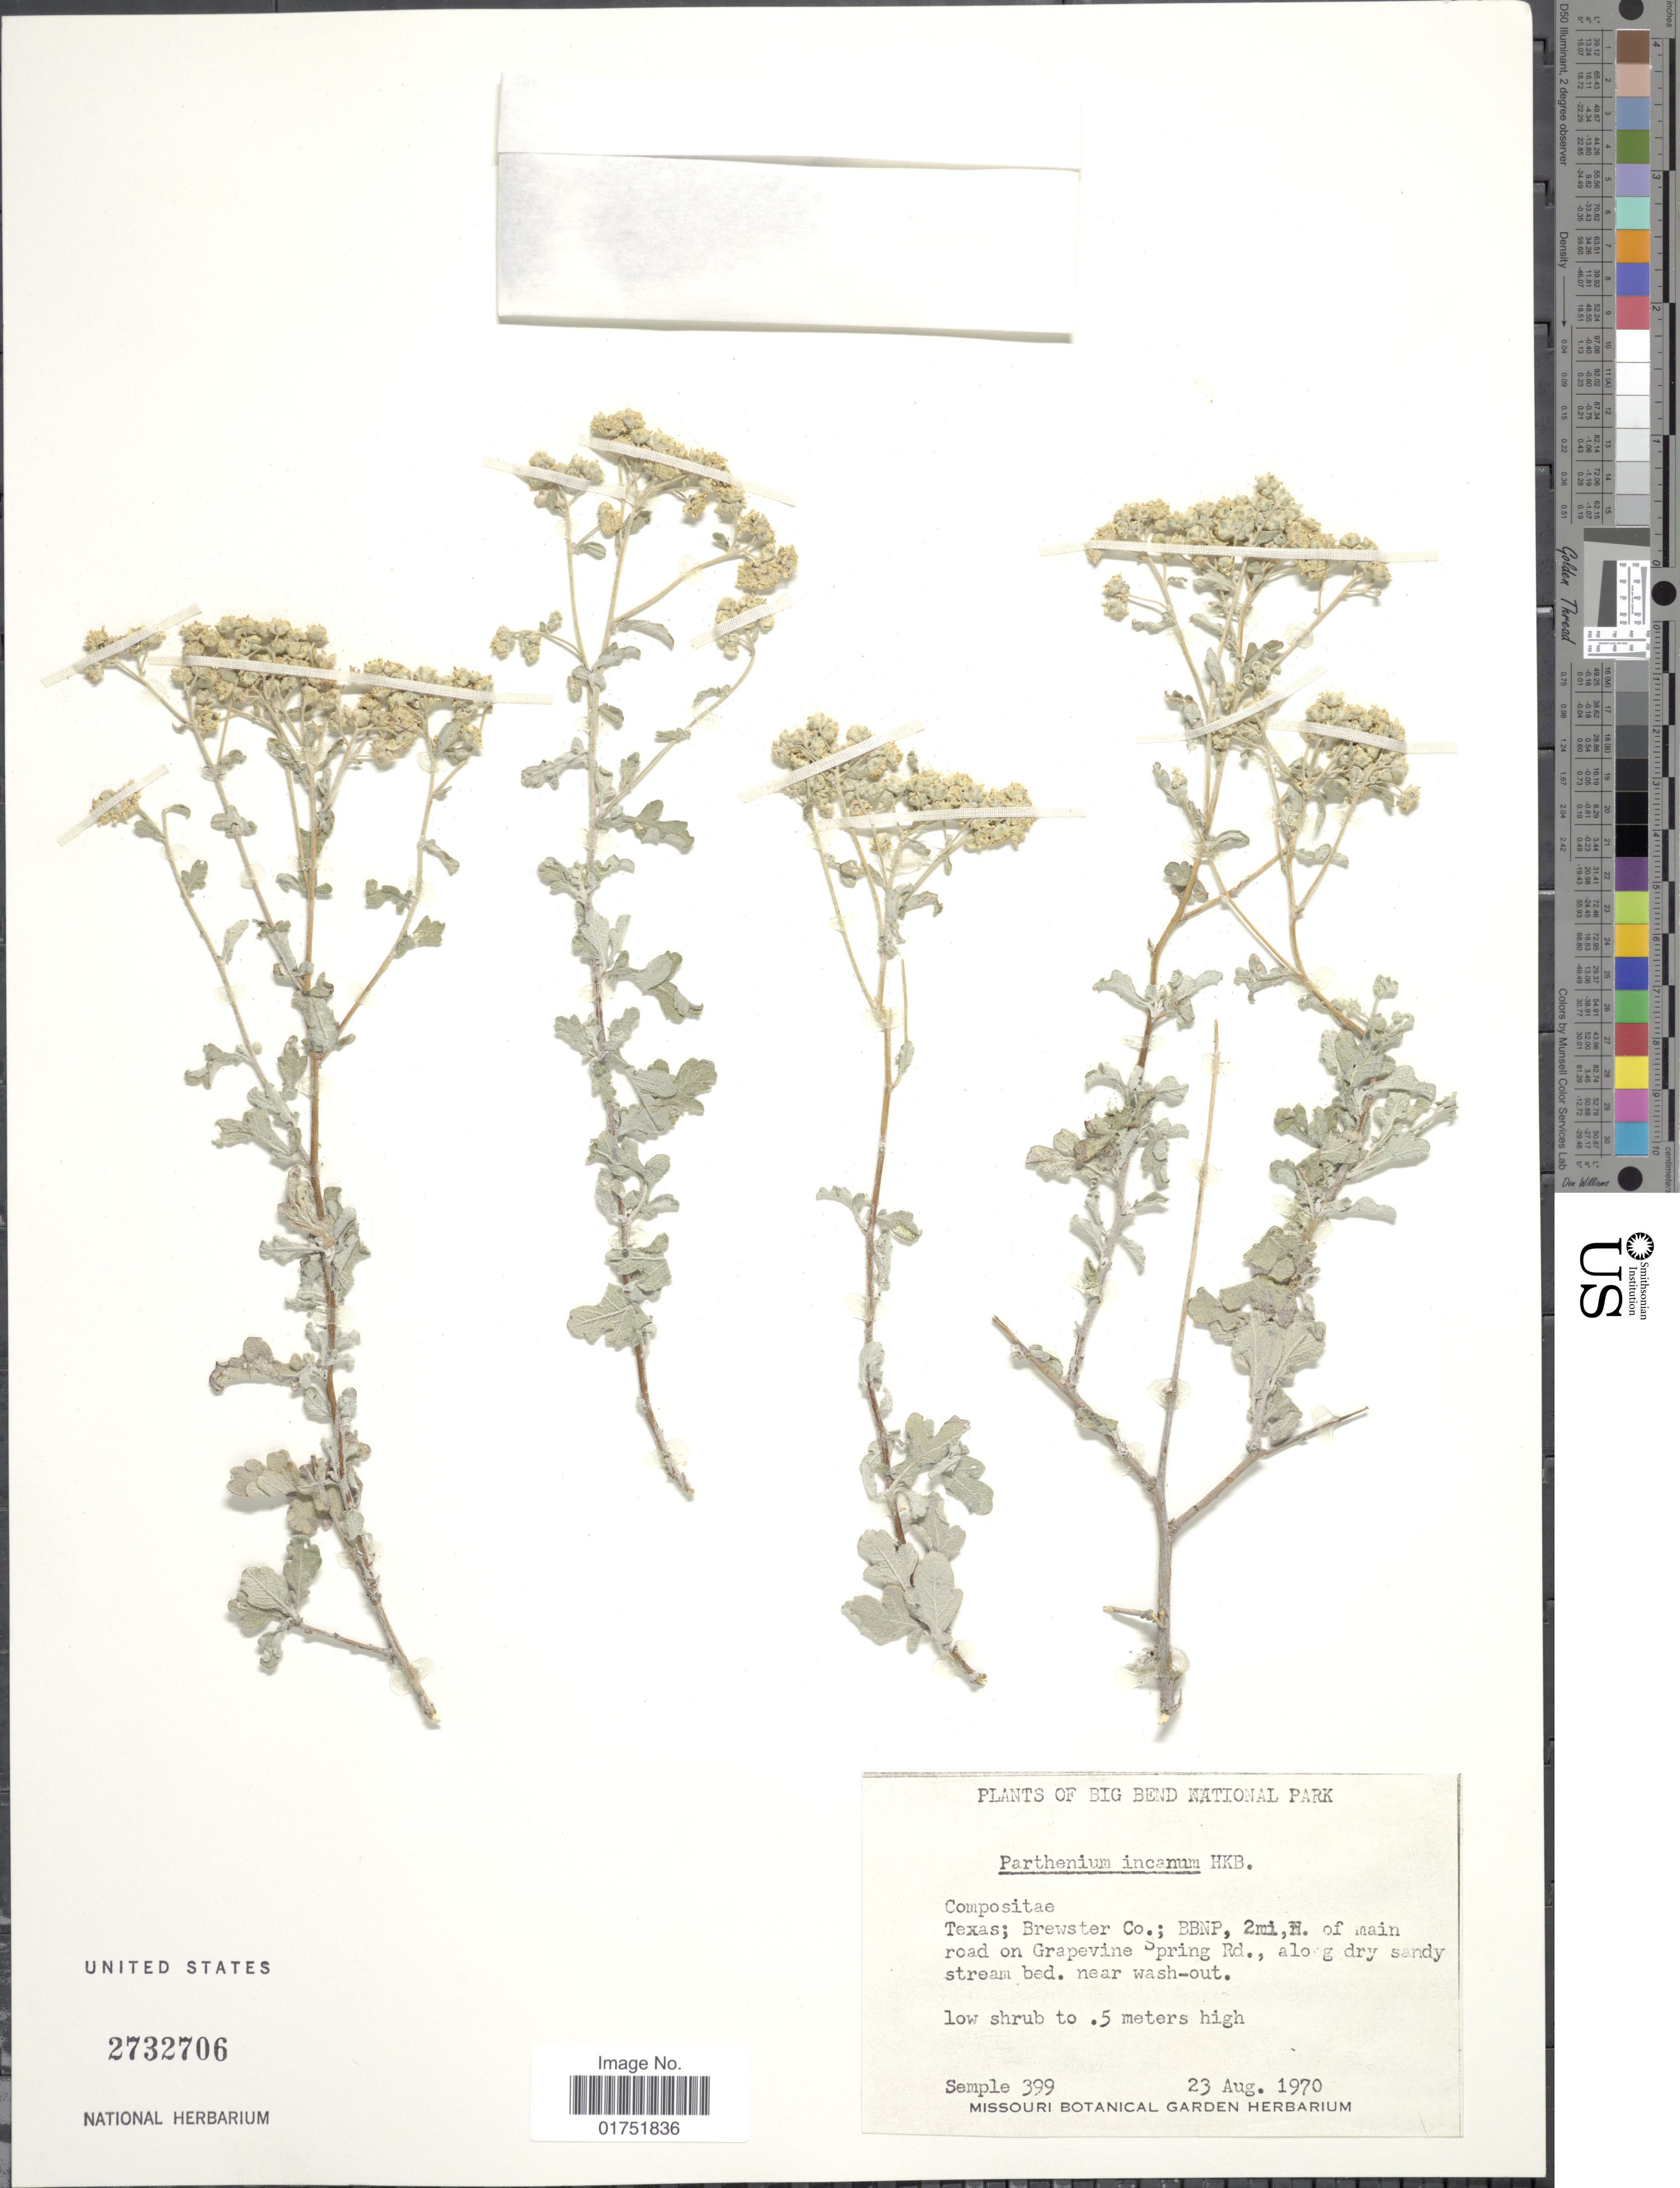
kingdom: Plantae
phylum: Tracheophyta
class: Magnoliopsida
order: Asterales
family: Asteraceae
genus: Parthenium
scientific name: Parthenium incanum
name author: Kunth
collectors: Semple, --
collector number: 399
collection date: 1970-08-23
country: United States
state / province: Texas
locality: Brewster Co., BBNP, 2 mi N of main road on Grapevine Spring Rd.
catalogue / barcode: US 2732706